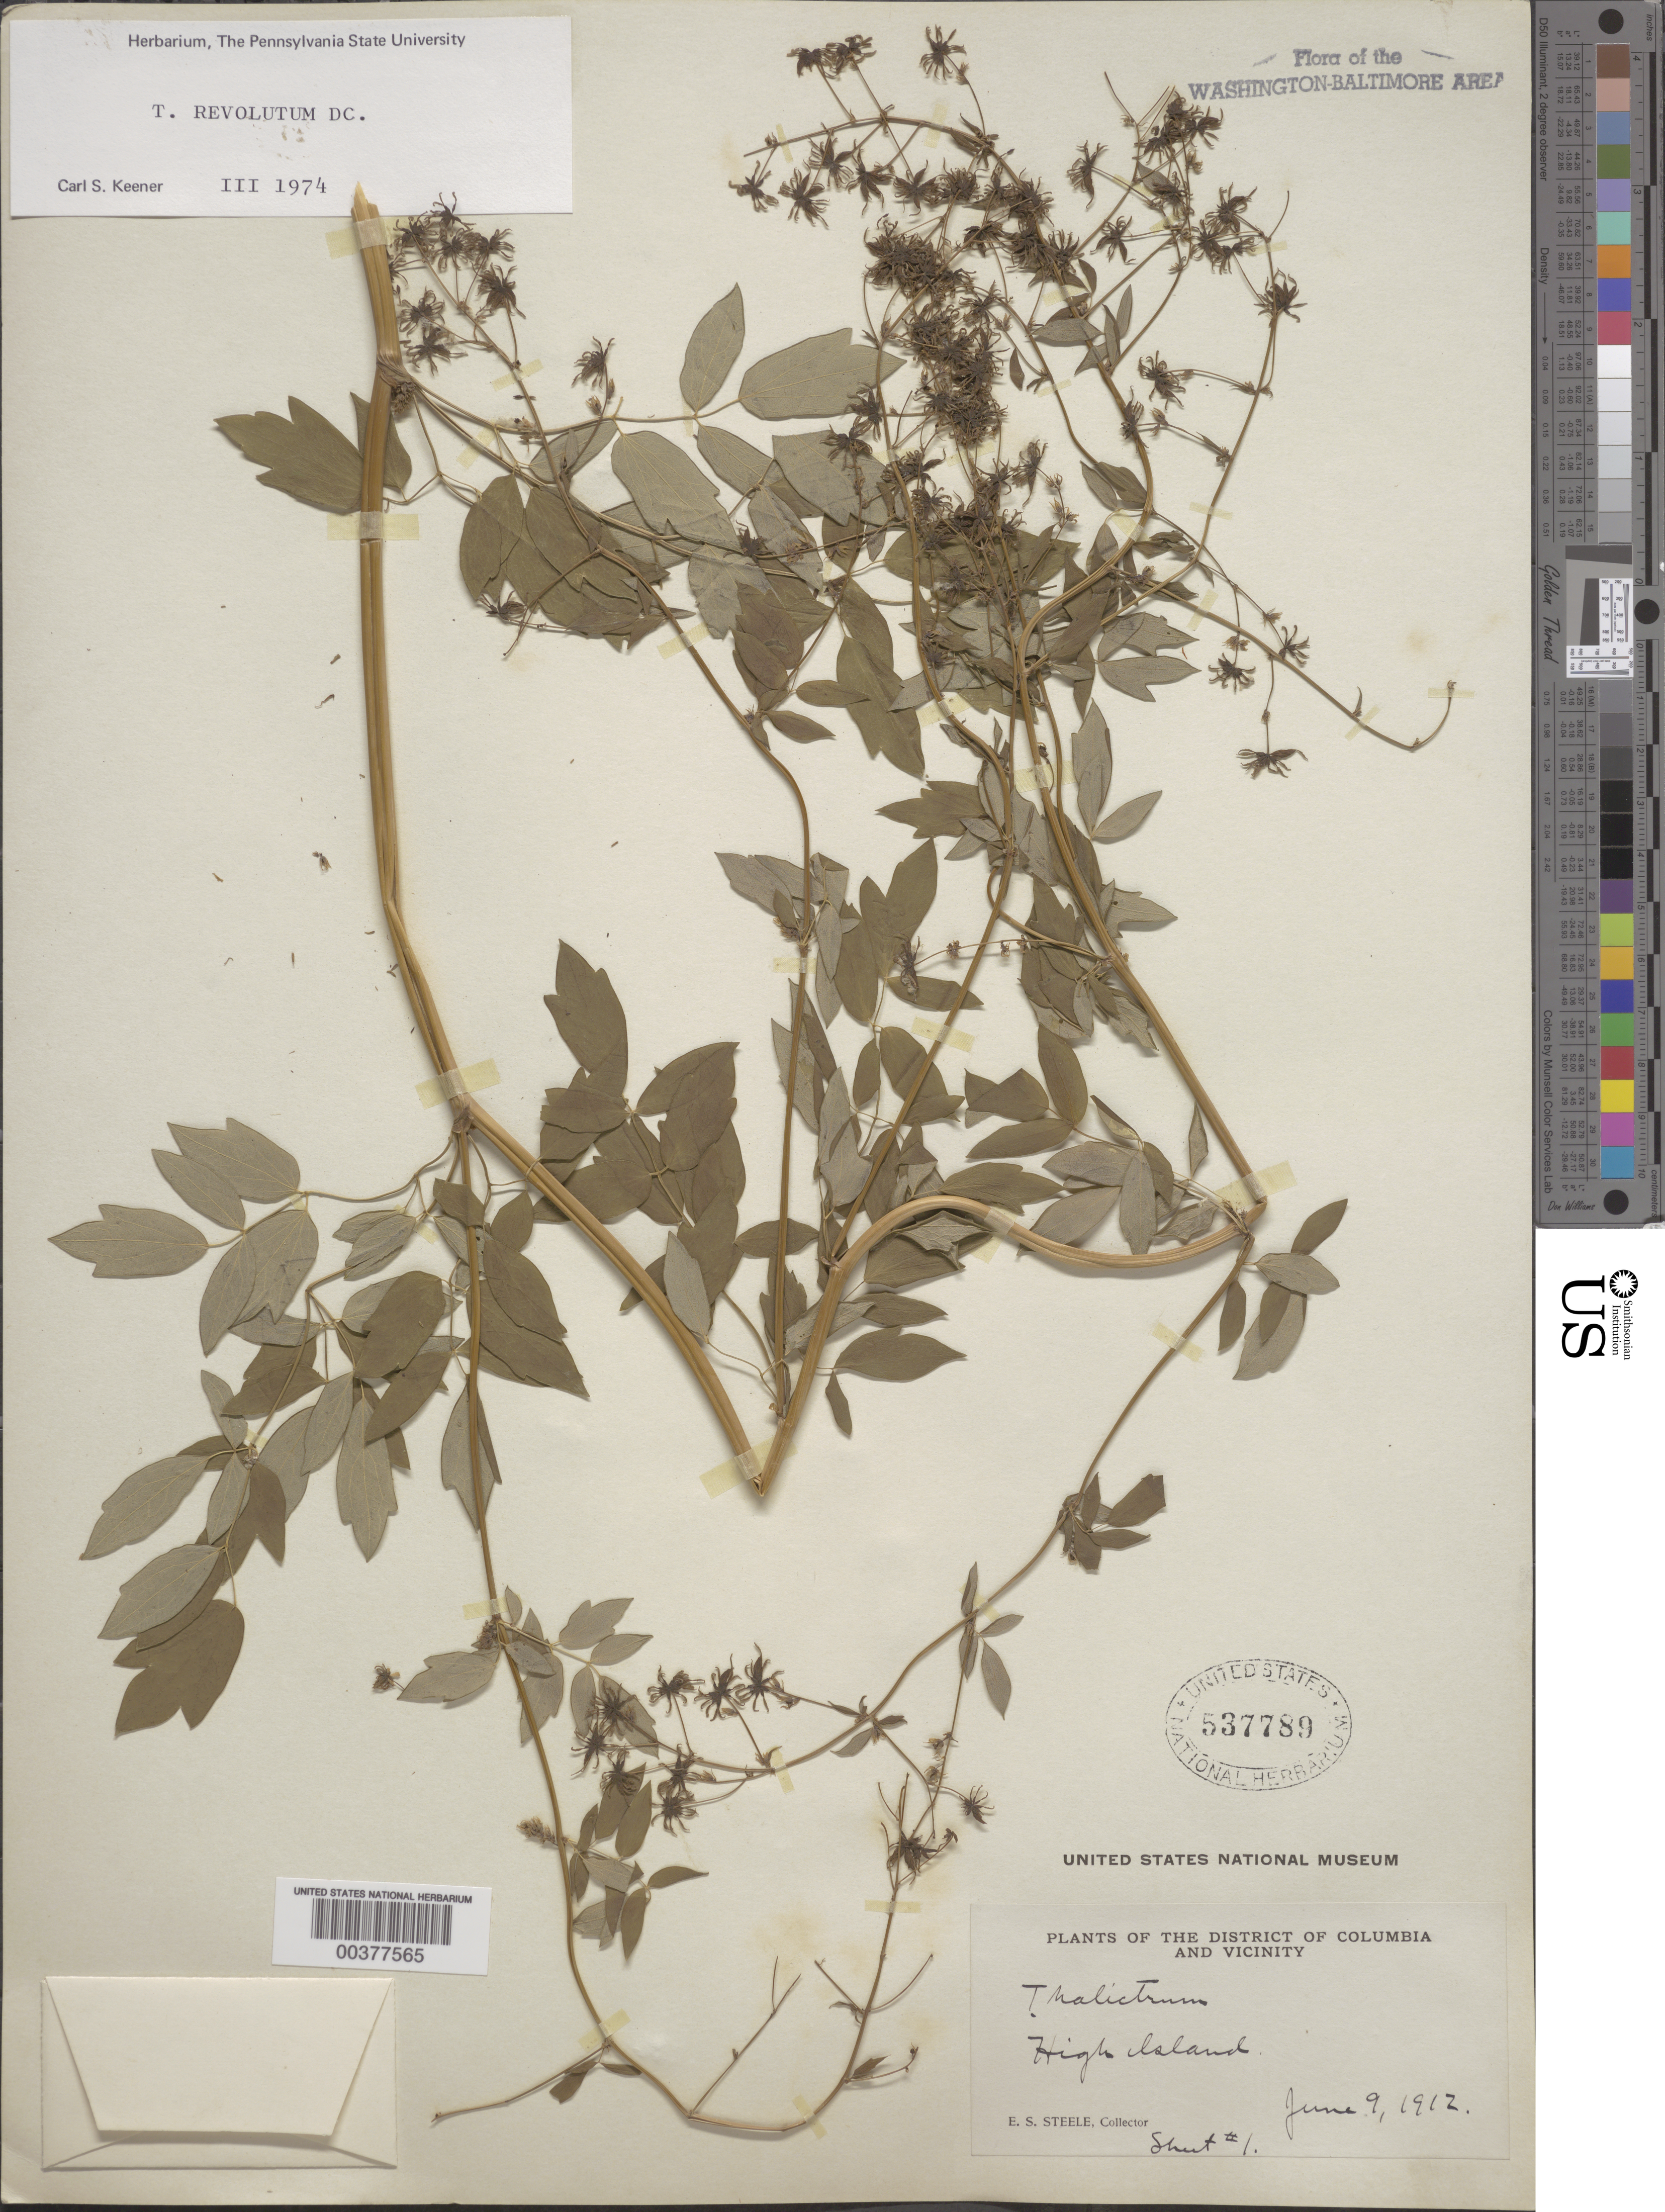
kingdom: Plantae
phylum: Tracheophyta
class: Magnoliopsida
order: Ranunculales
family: Ranunculaceae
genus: Thalictrum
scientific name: Thalictrum amphibolum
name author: Greene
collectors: E. Steele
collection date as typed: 09 Jun 1912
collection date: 1912-06-09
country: United States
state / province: Maryland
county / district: Montgomery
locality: High Island C. & O. Canal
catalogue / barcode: US 537789